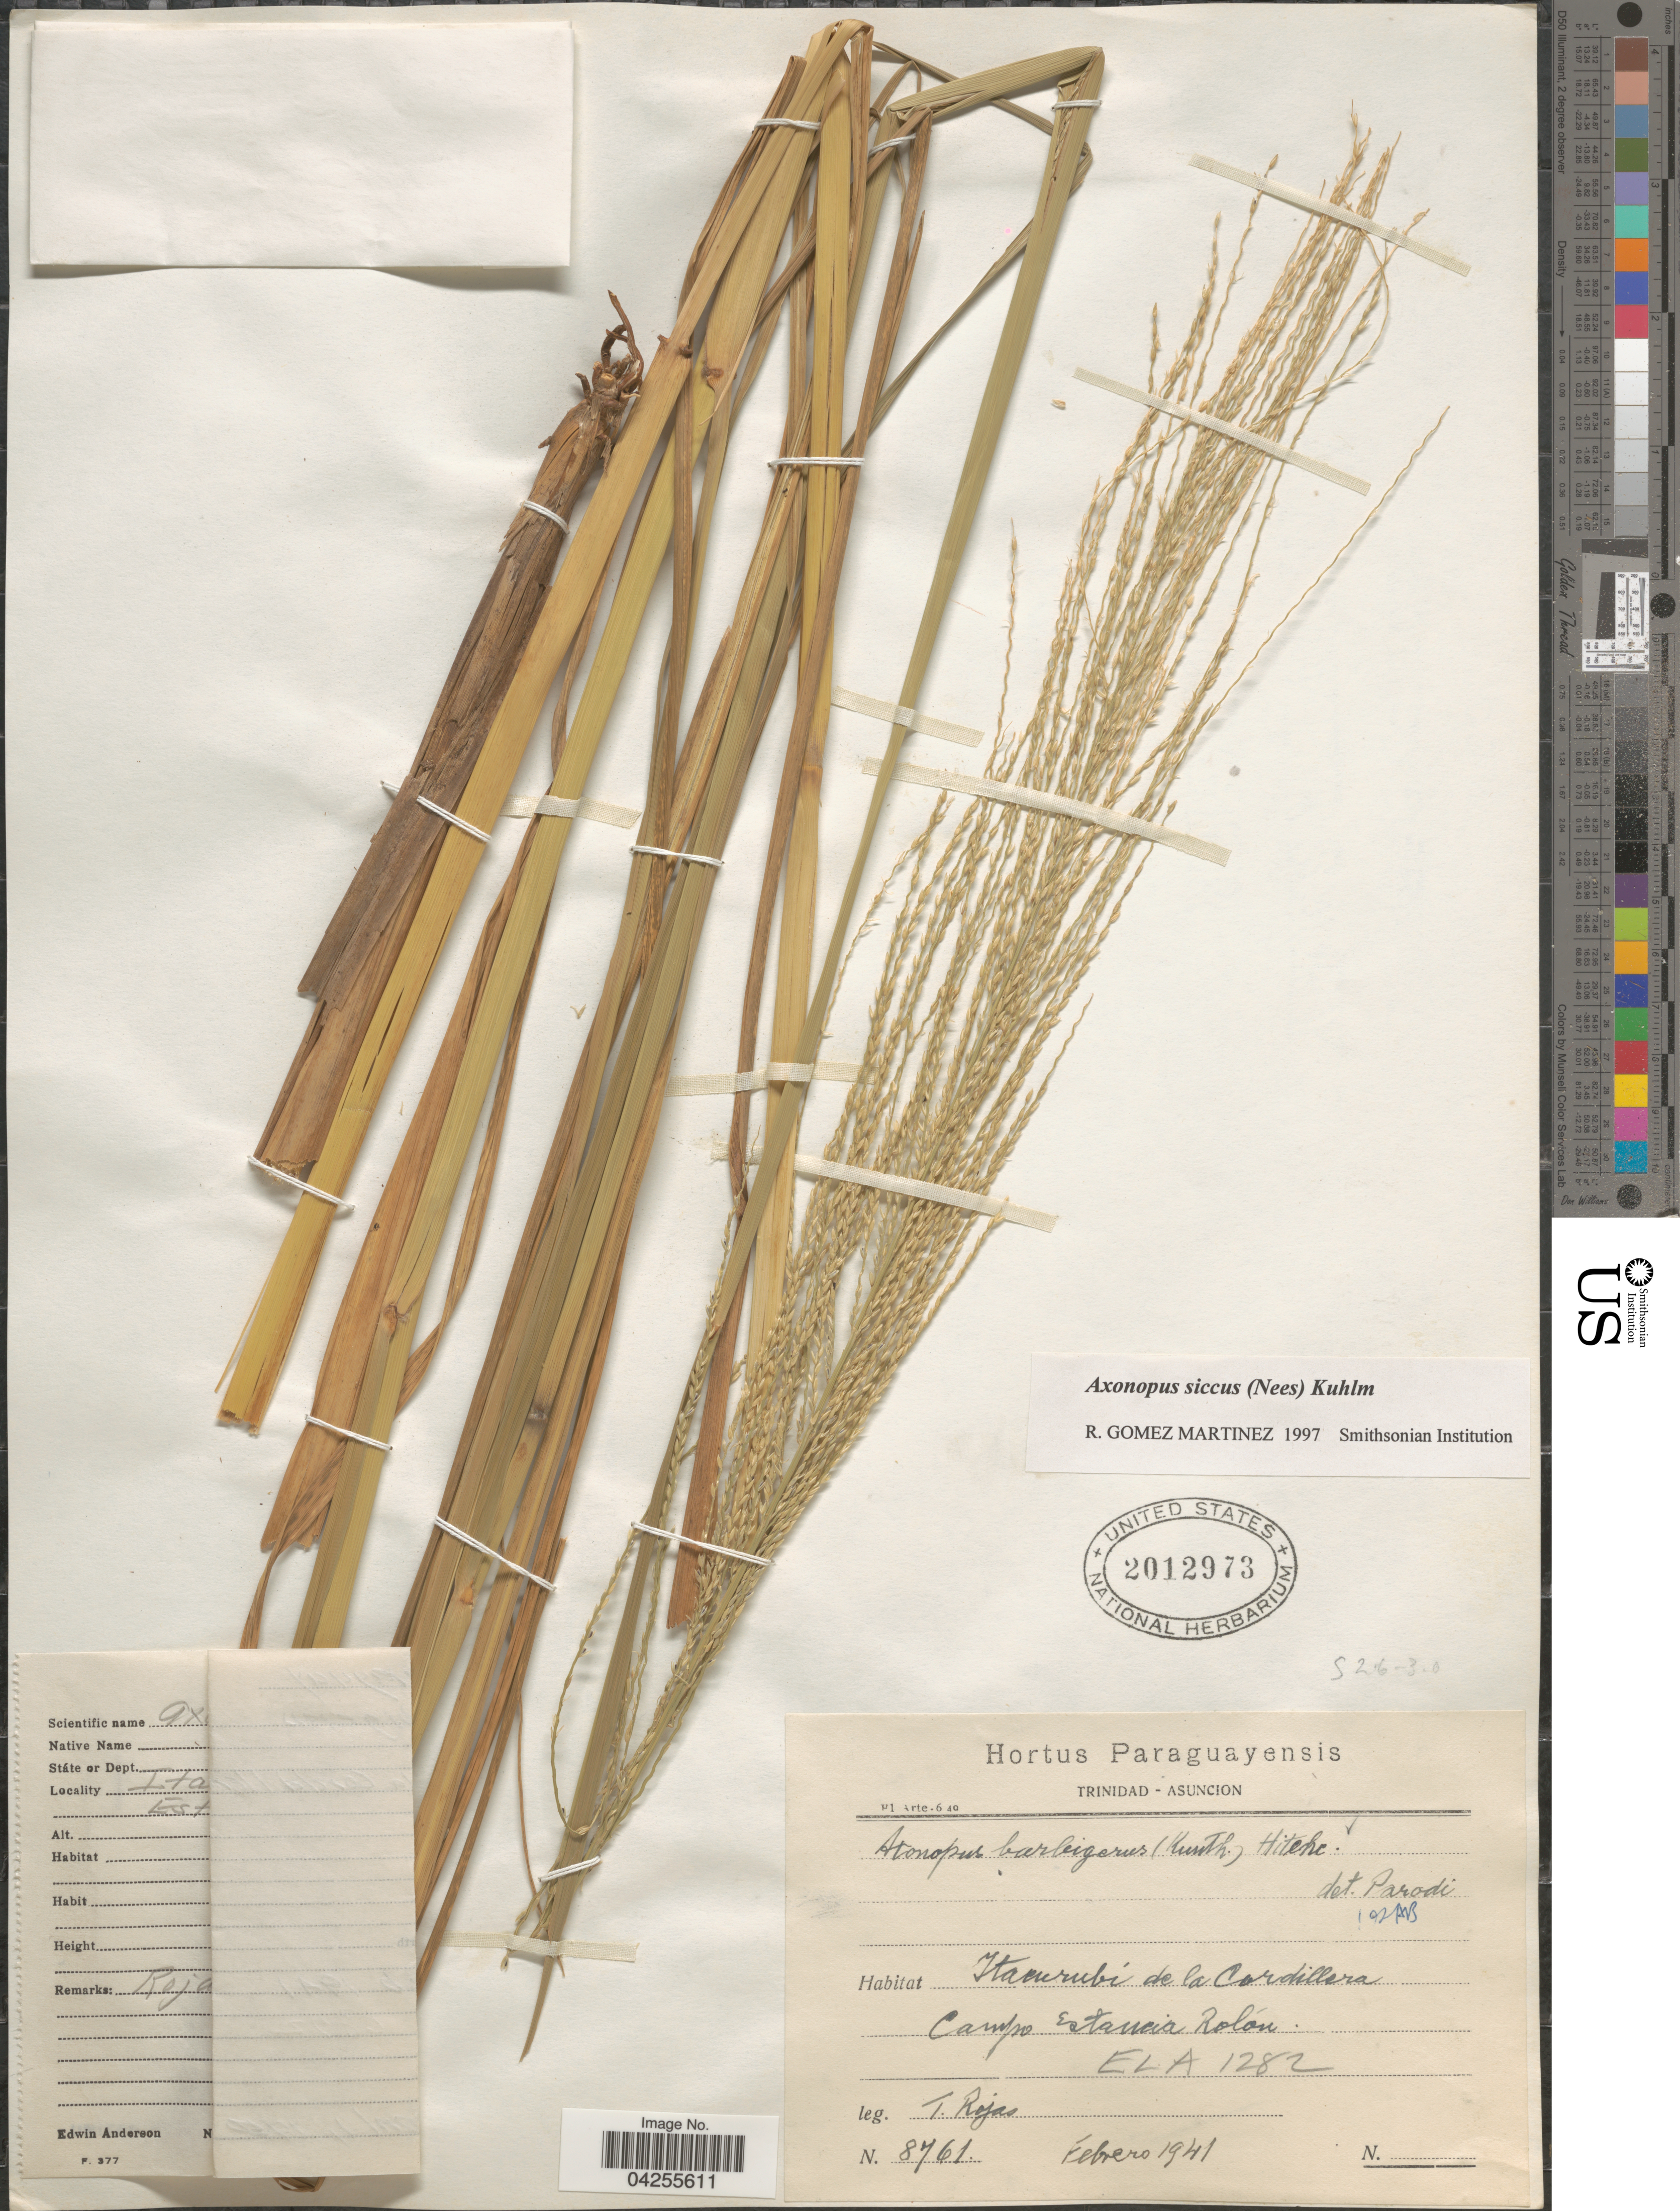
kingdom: Plantae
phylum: Tracheophyta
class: Liliopsida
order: Poales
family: Poaceae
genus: Axonopus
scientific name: Axonopus siccus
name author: (Nees) Kuhlm.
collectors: T. Rojas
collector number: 8761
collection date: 1941-02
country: Paraguay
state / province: Asuncion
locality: Itacurubi de la Cordillera. Campo Estancia Rolón.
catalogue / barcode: US 2012973